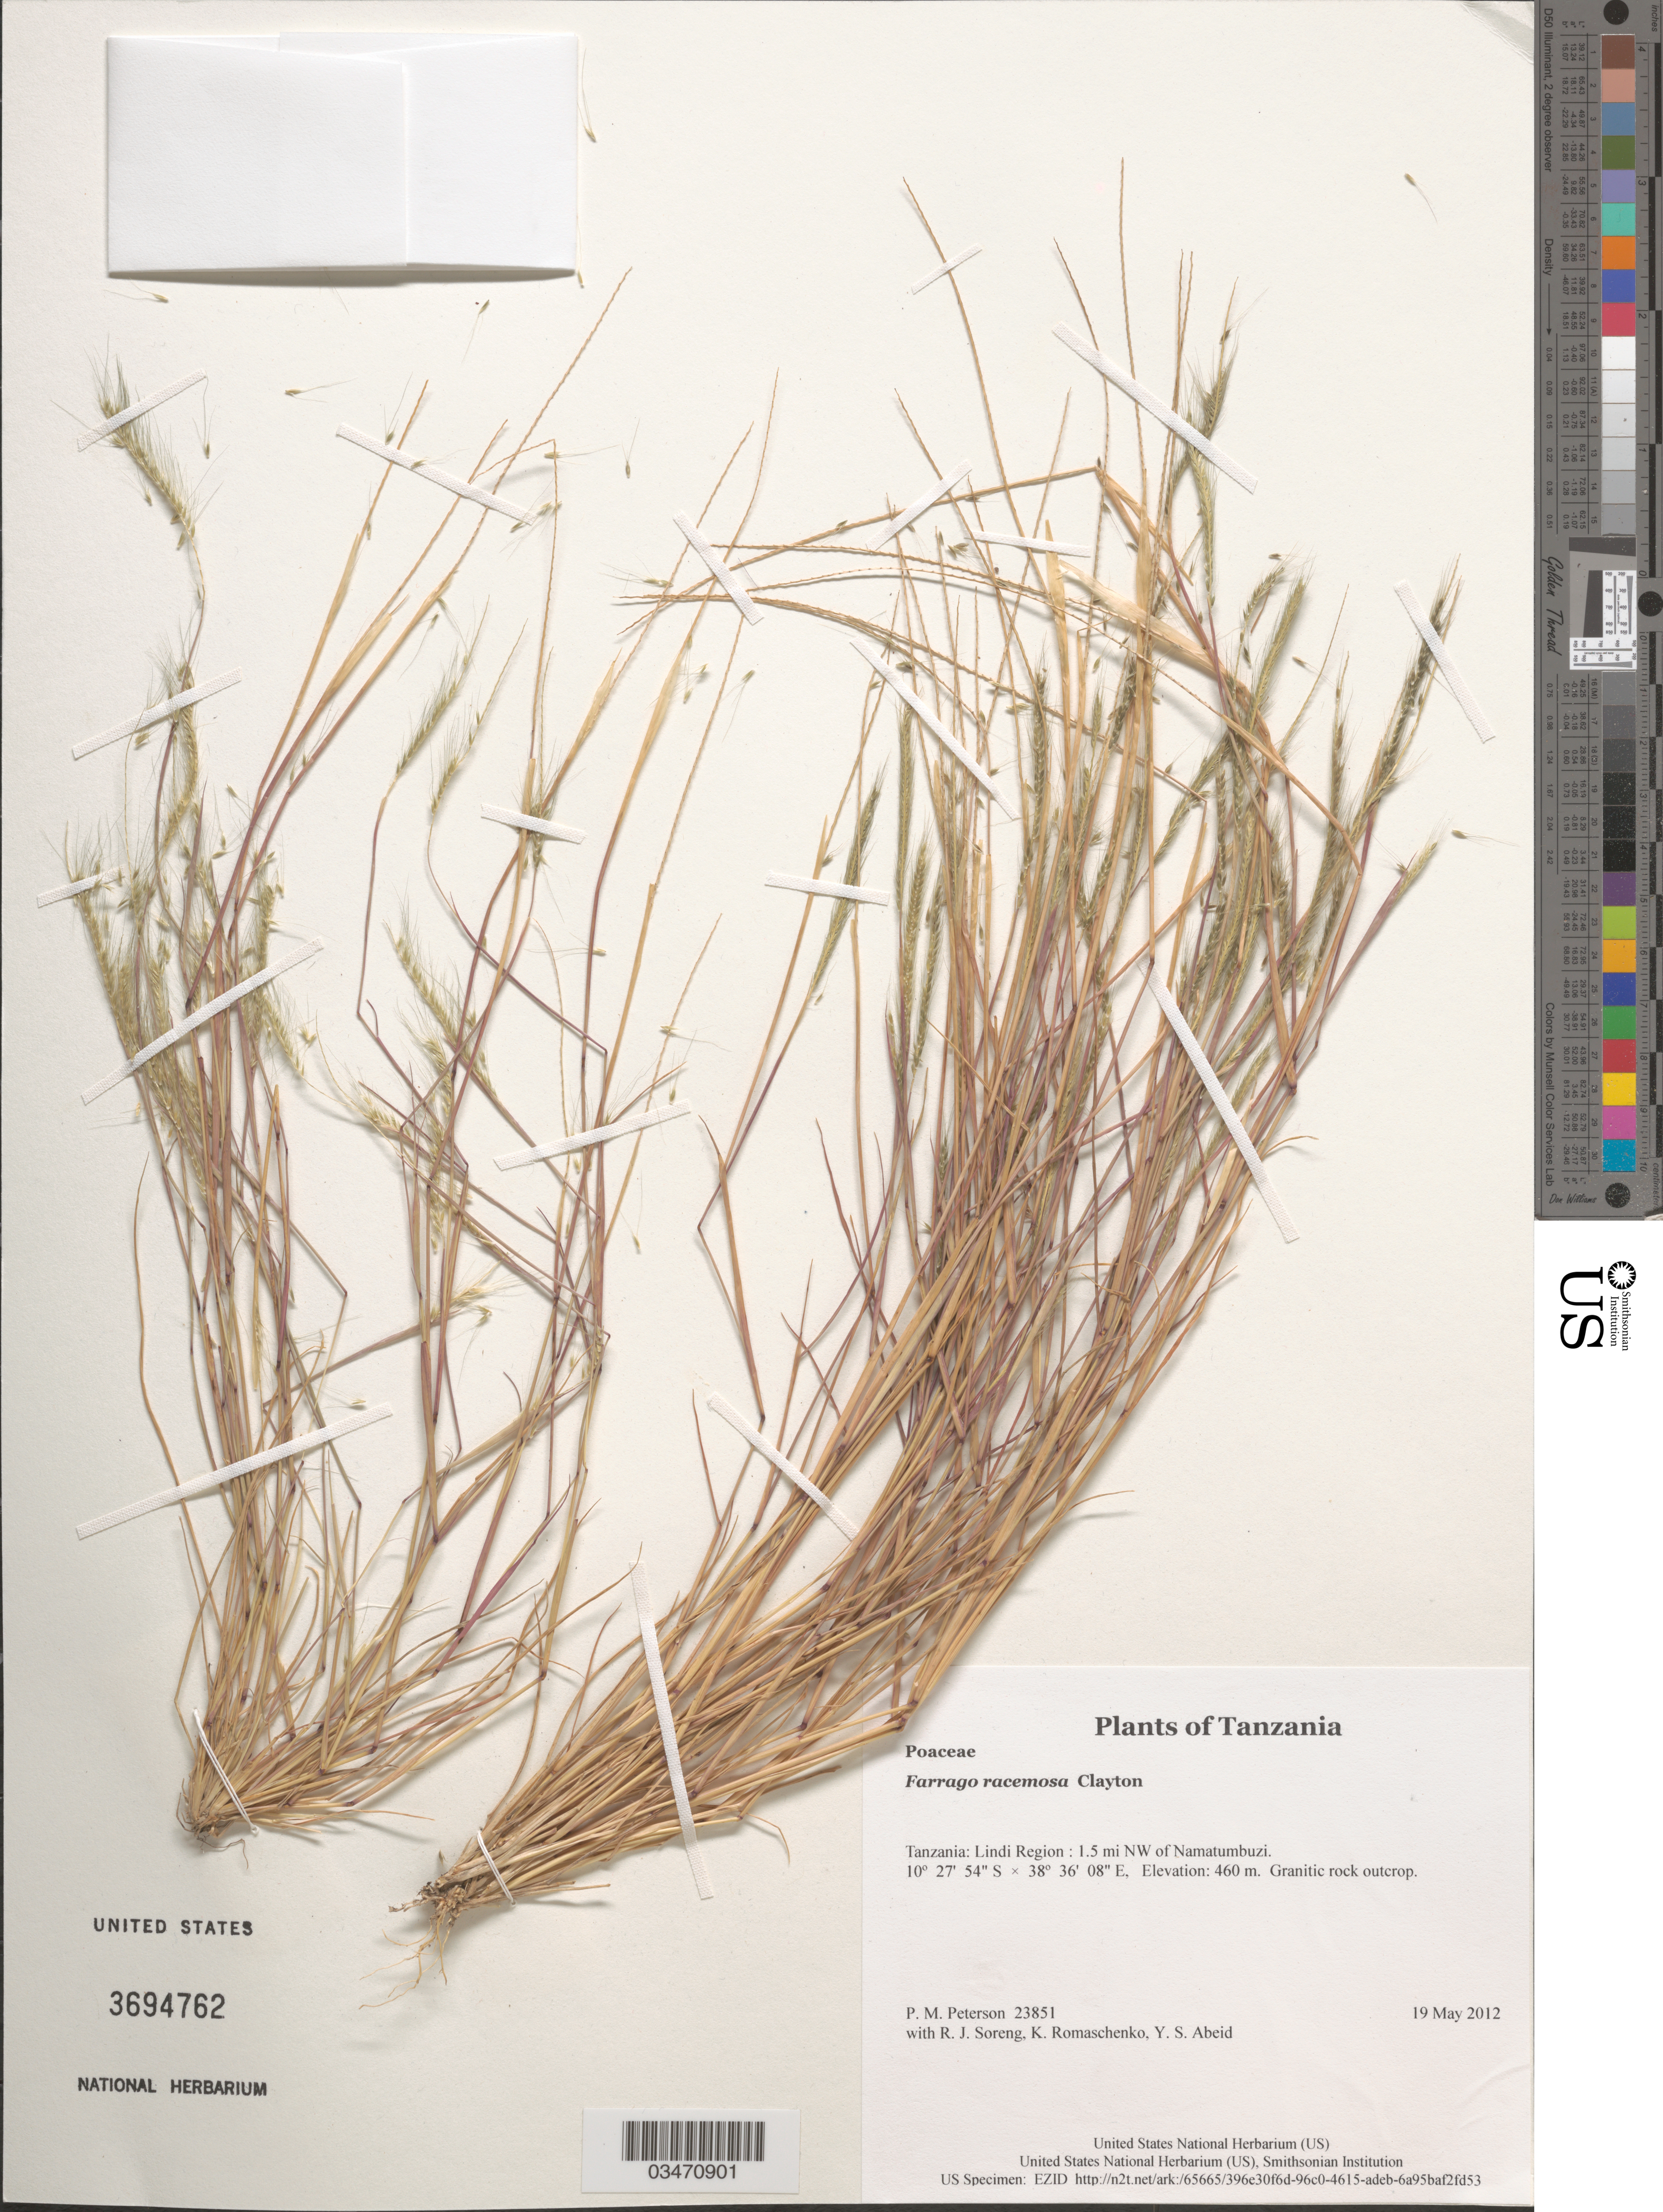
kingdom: Plantae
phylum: Tracheophyta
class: Liliopsida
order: Poales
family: Poaceae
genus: Farrago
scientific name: Farrago racemosa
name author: Clayton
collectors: P. M. Peterson, R. J. Soreng, K. Romaschenko & Y. Abeid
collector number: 23851 a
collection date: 2012-05-19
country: Tanzania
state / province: Lindi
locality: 1.5 mi NW of Namatumbuzi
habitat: Granitic rock outcrop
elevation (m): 460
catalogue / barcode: US 3694762